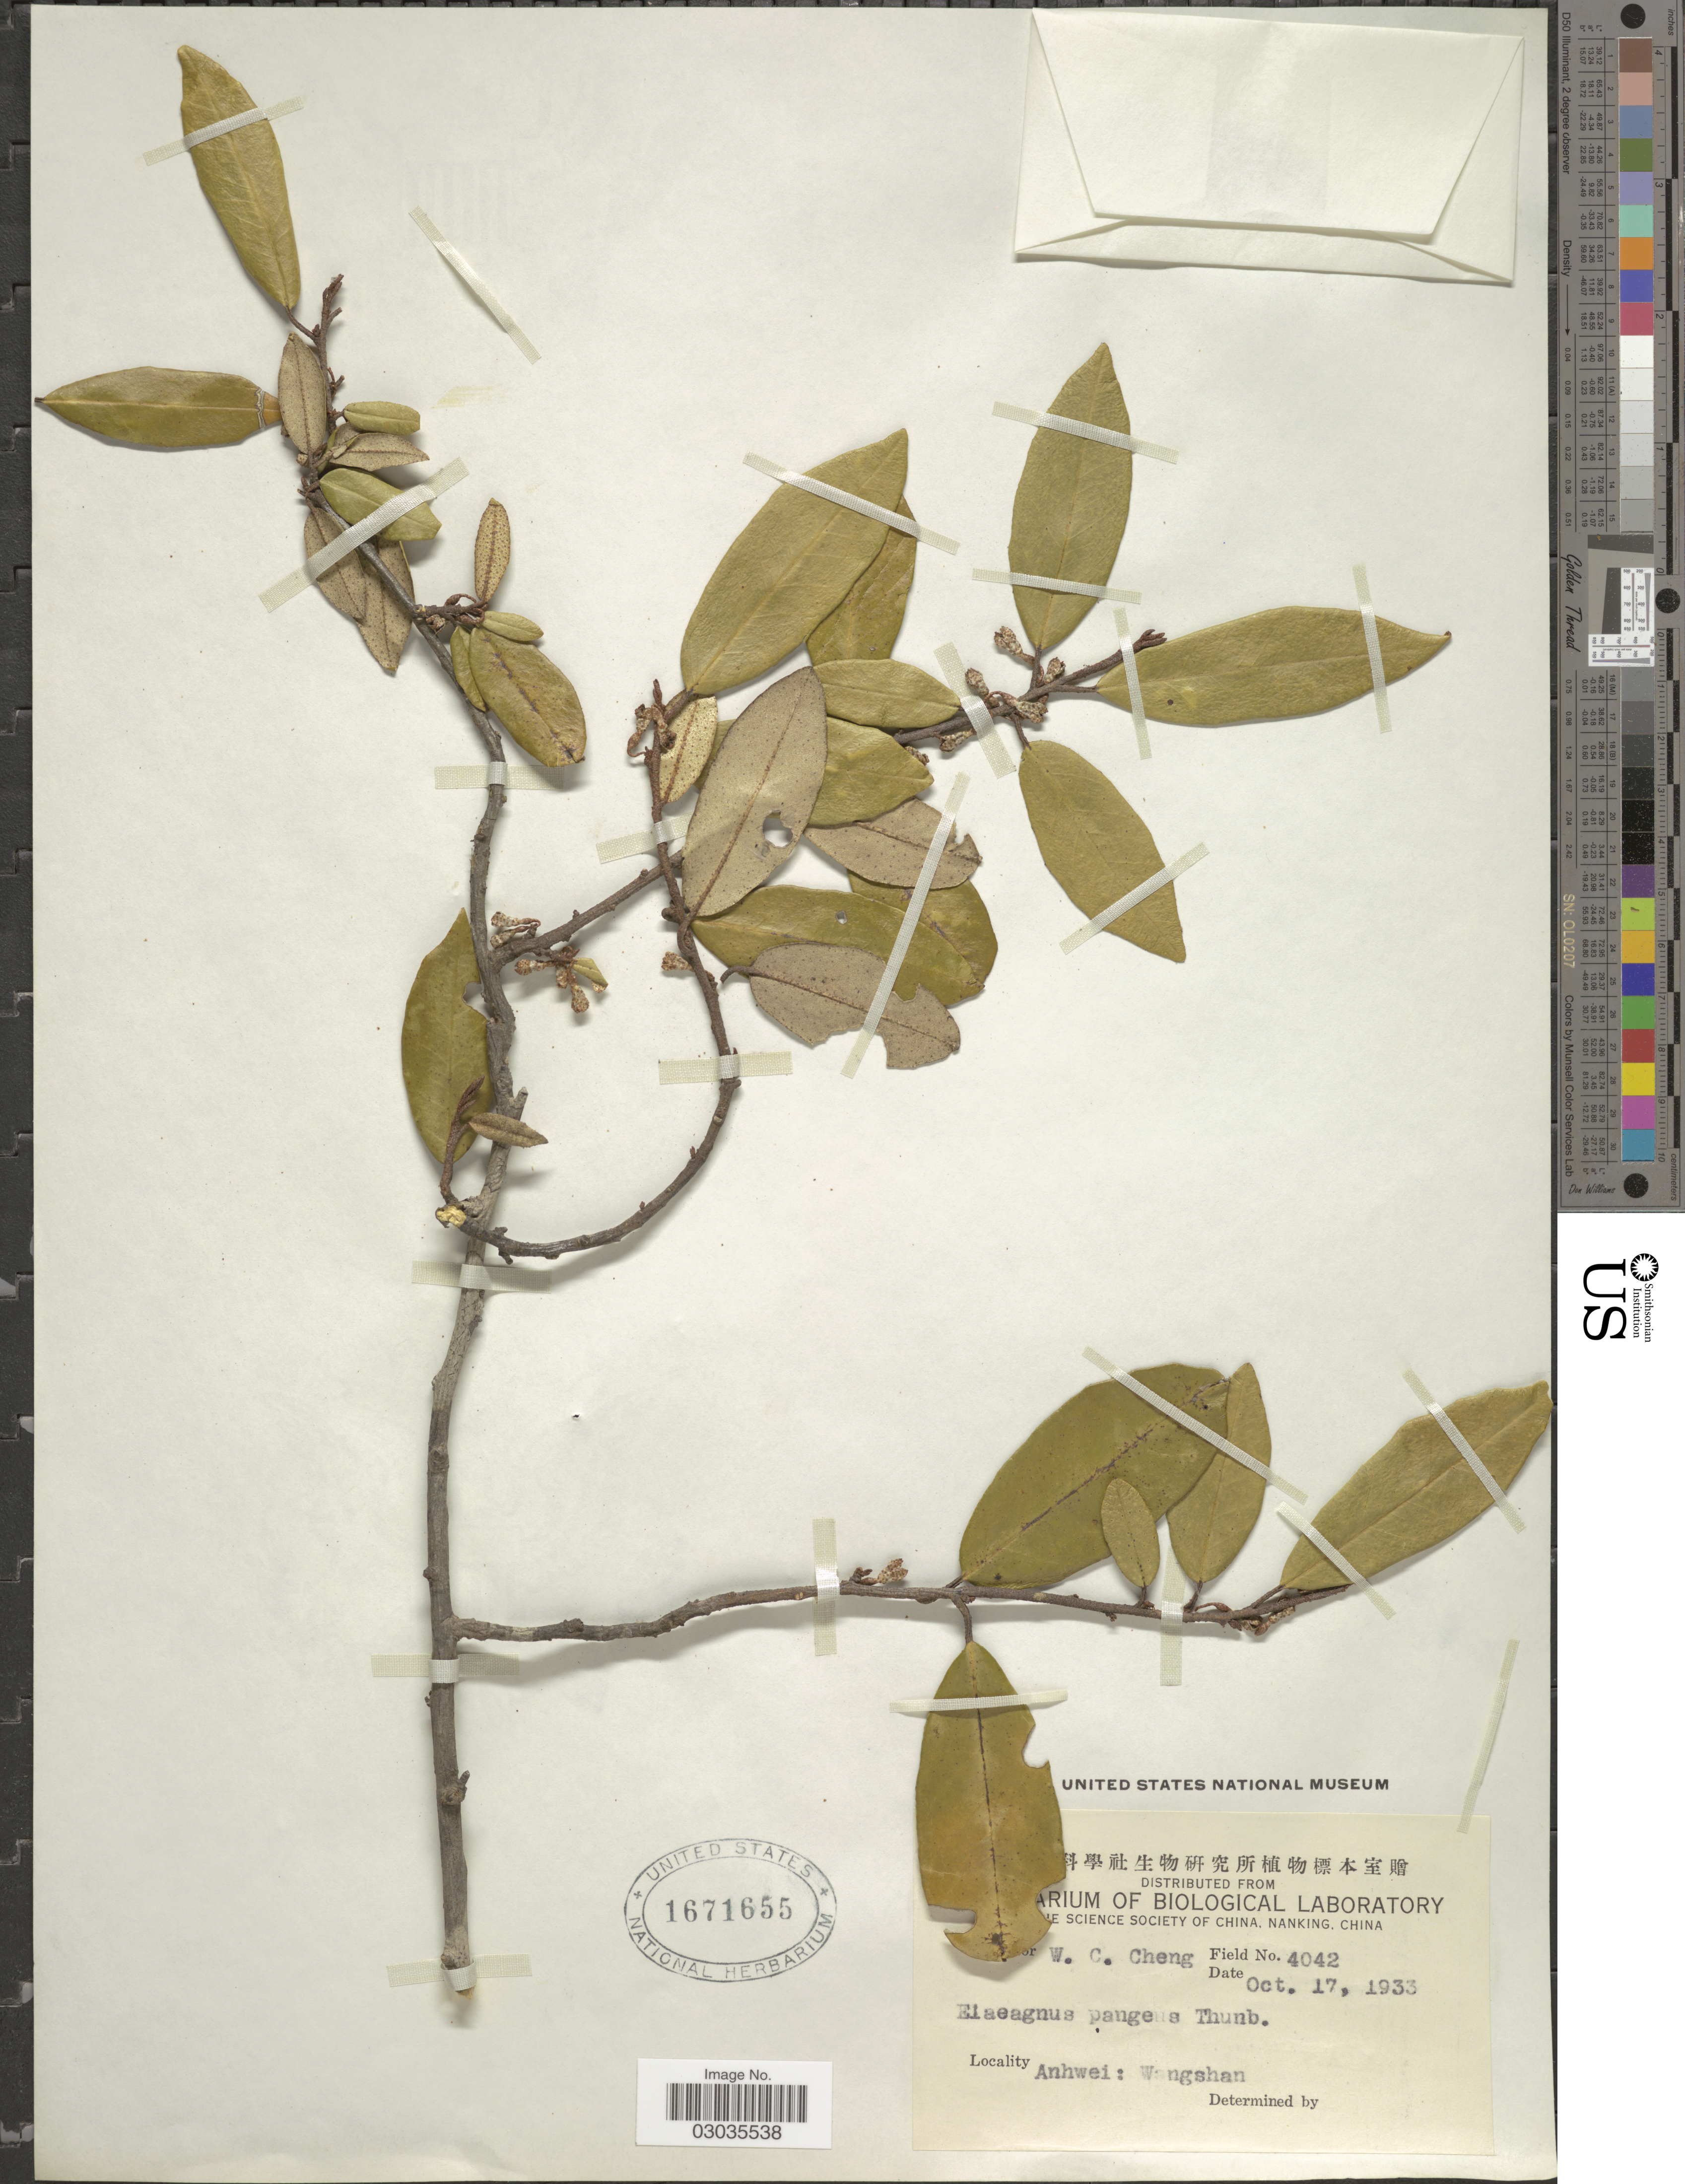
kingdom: Plantae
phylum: Tracheophyta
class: Magnoliopsida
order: Rosales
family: Elaeagnaceae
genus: Elaeagnus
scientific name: Elaeagnus pungens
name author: Thunb.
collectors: W. C. Cheng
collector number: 4042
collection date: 1933-10-17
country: China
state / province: Anhui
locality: Anhwei: Wangshan.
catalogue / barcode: US 1671655